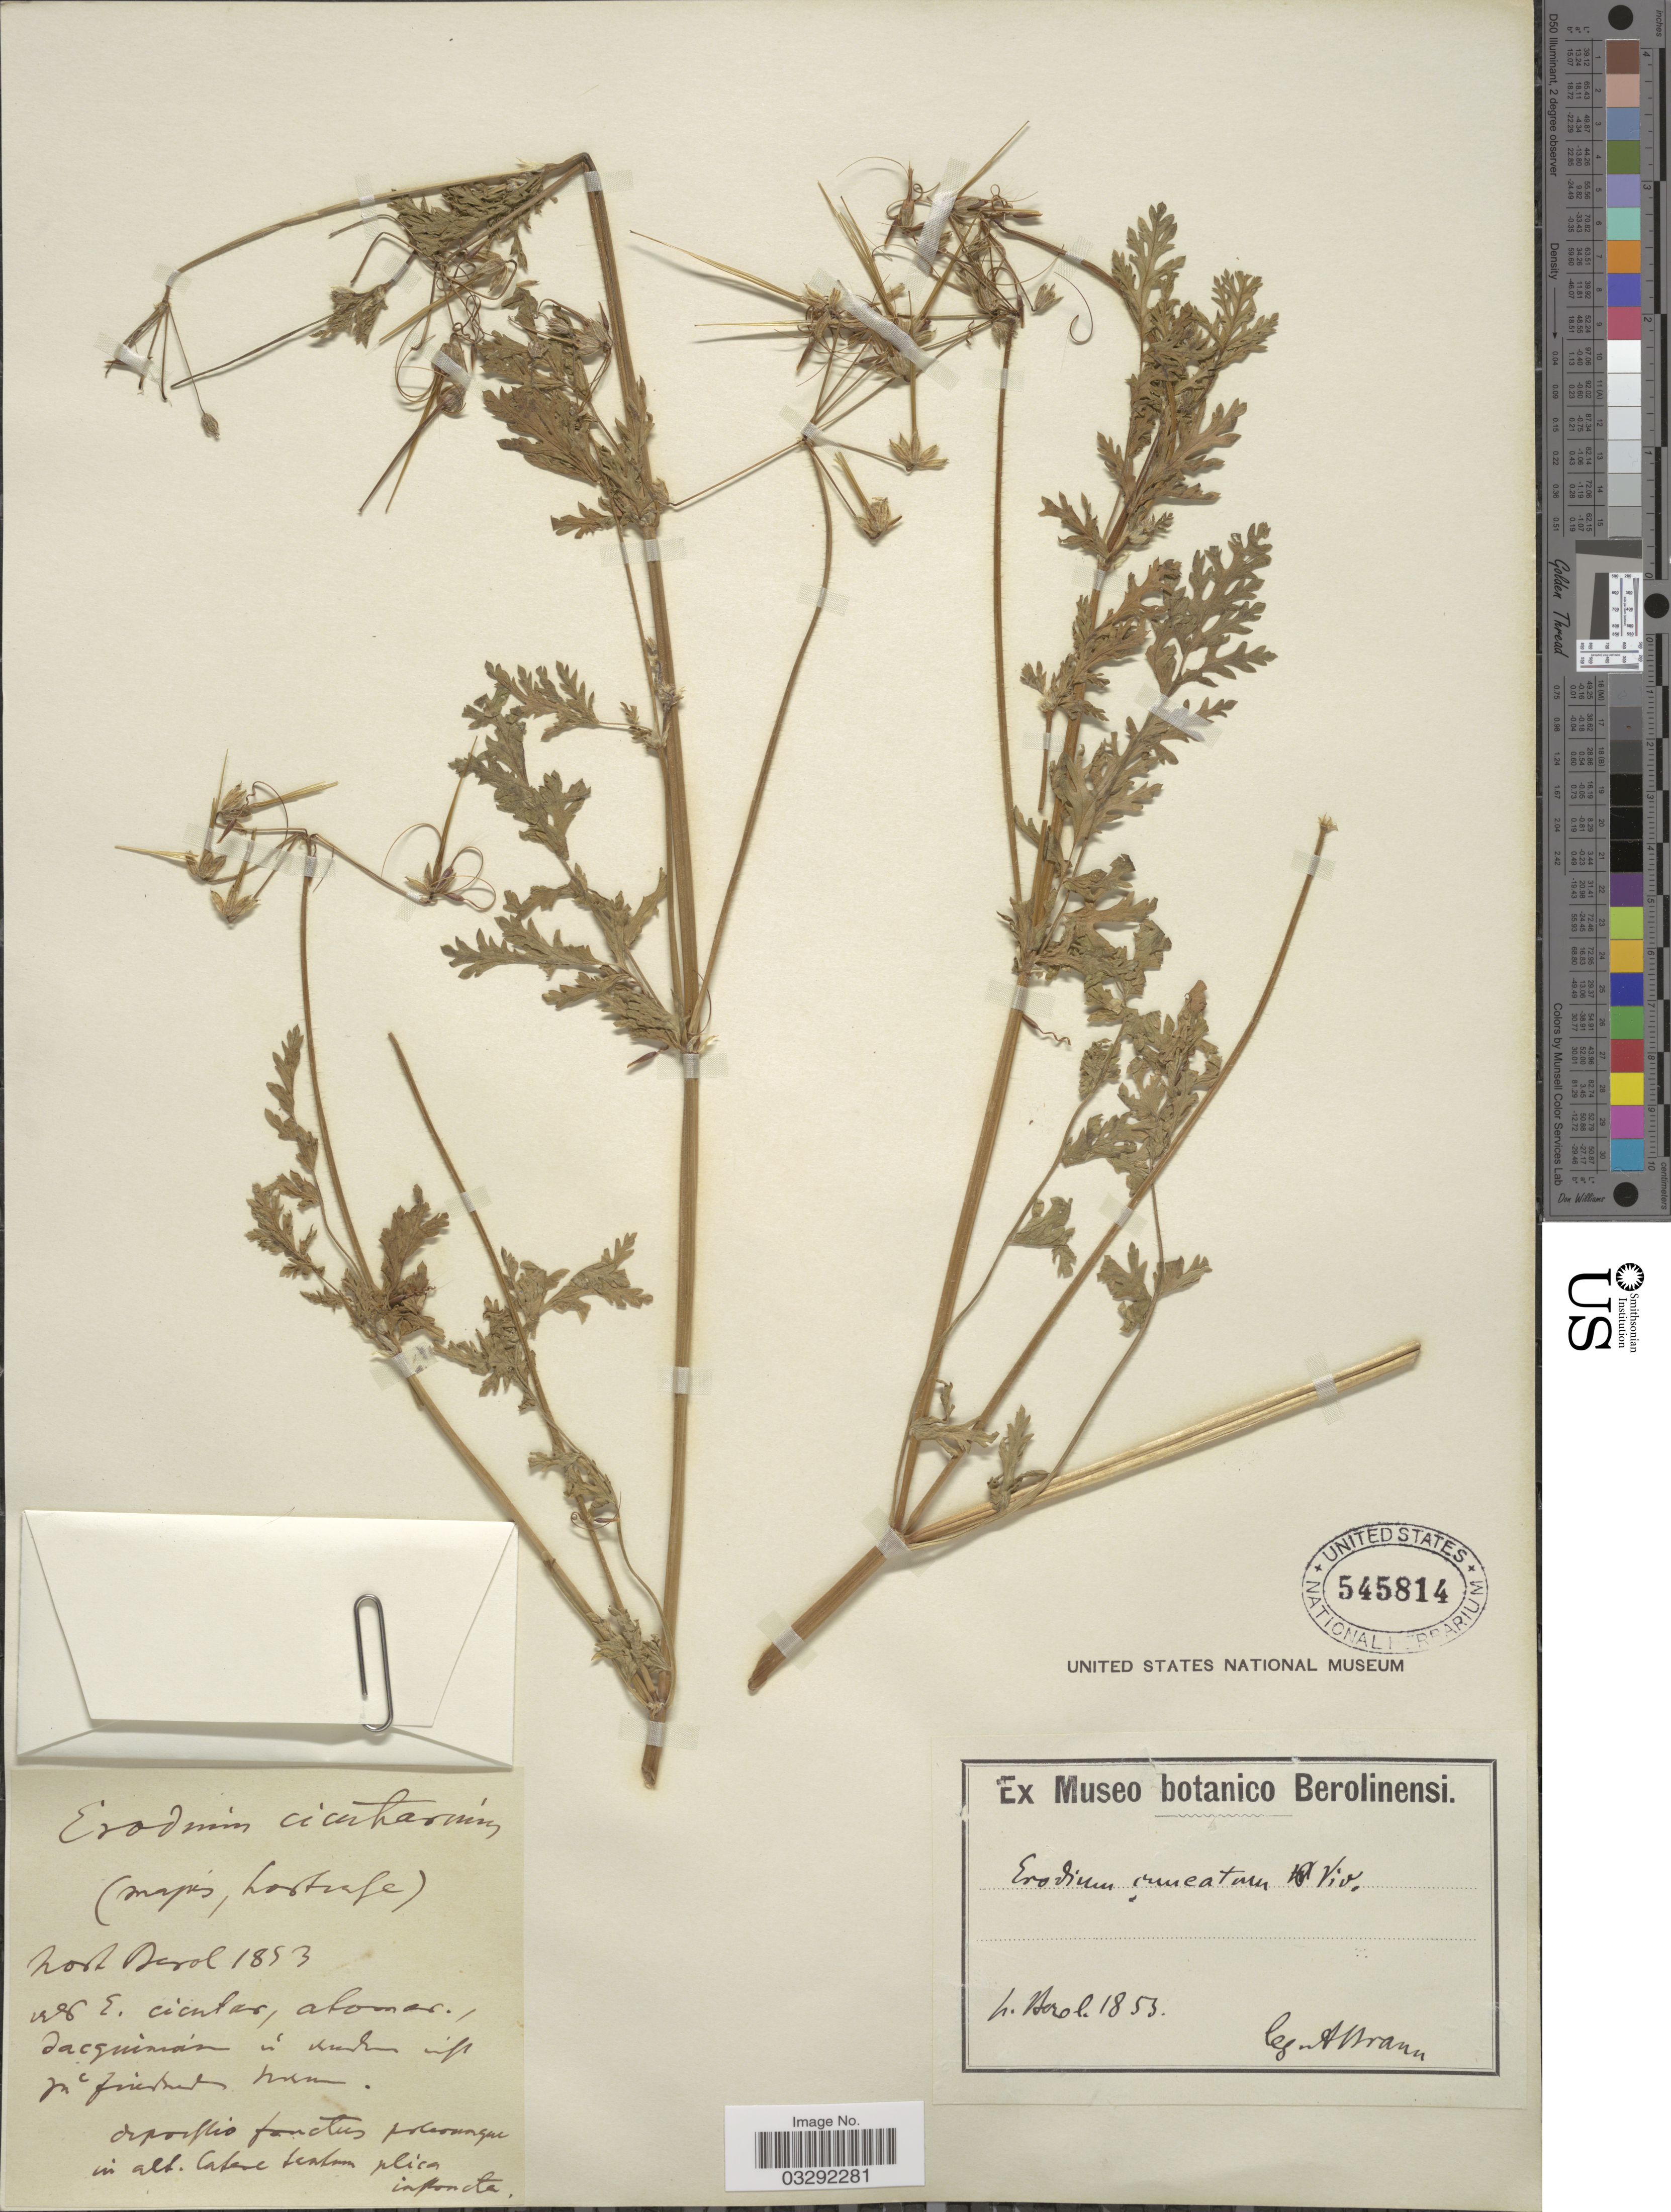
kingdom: Plantae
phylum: Tracheophyta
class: Magnoliopsida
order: Geraniales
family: Geraniaceae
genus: Erodium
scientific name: Erodium cicutarium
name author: (L.) L'Hér.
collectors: A. Braun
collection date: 1853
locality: Hort. Berol.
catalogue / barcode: US 545814